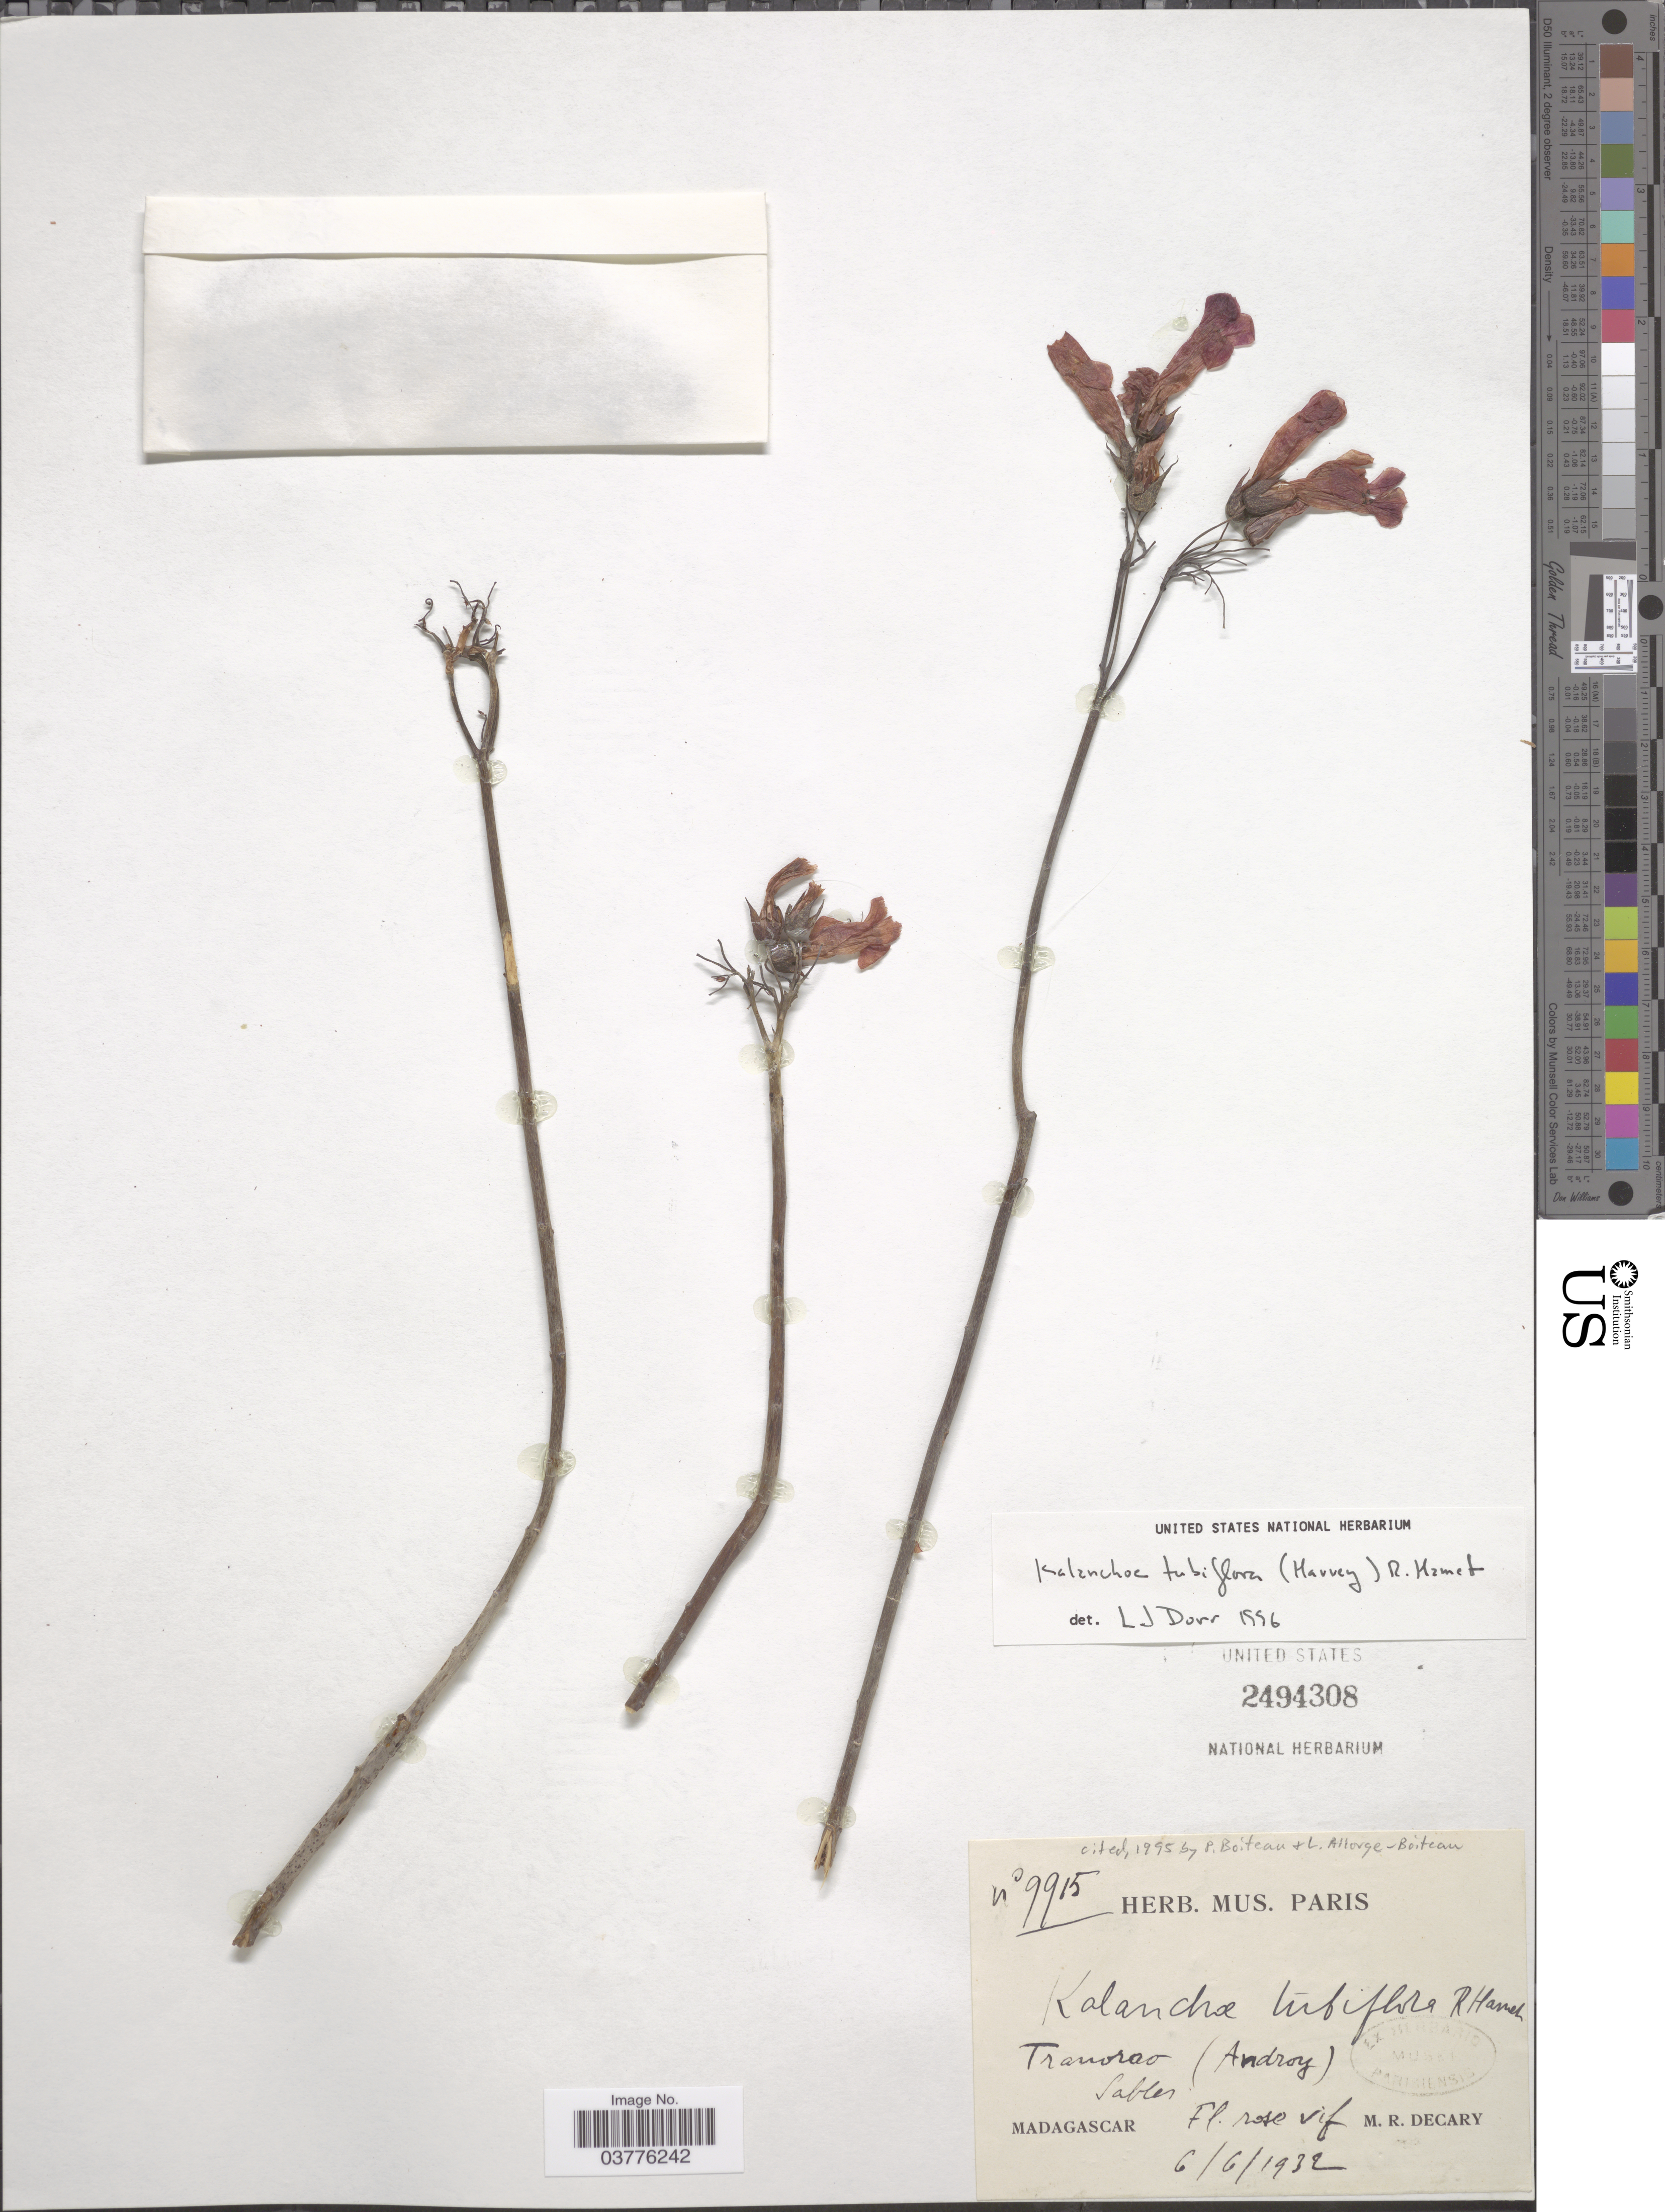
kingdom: Plantae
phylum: Tracheophyta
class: Magnoliopsida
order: Saxifragales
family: Crassulaceae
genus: Kalanchoe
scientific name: Kalanchoe delagoensis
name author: Eckl. & Zeyh.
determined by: Wagner, W. L., (BOT), Smithsonian Institution - National Museum of Natural History (UNITED STATES)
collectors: R. Decary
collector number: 9915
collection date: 1932-06-06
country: Madagascar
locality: Tranorao* (Androy).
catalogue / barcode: US 2494308